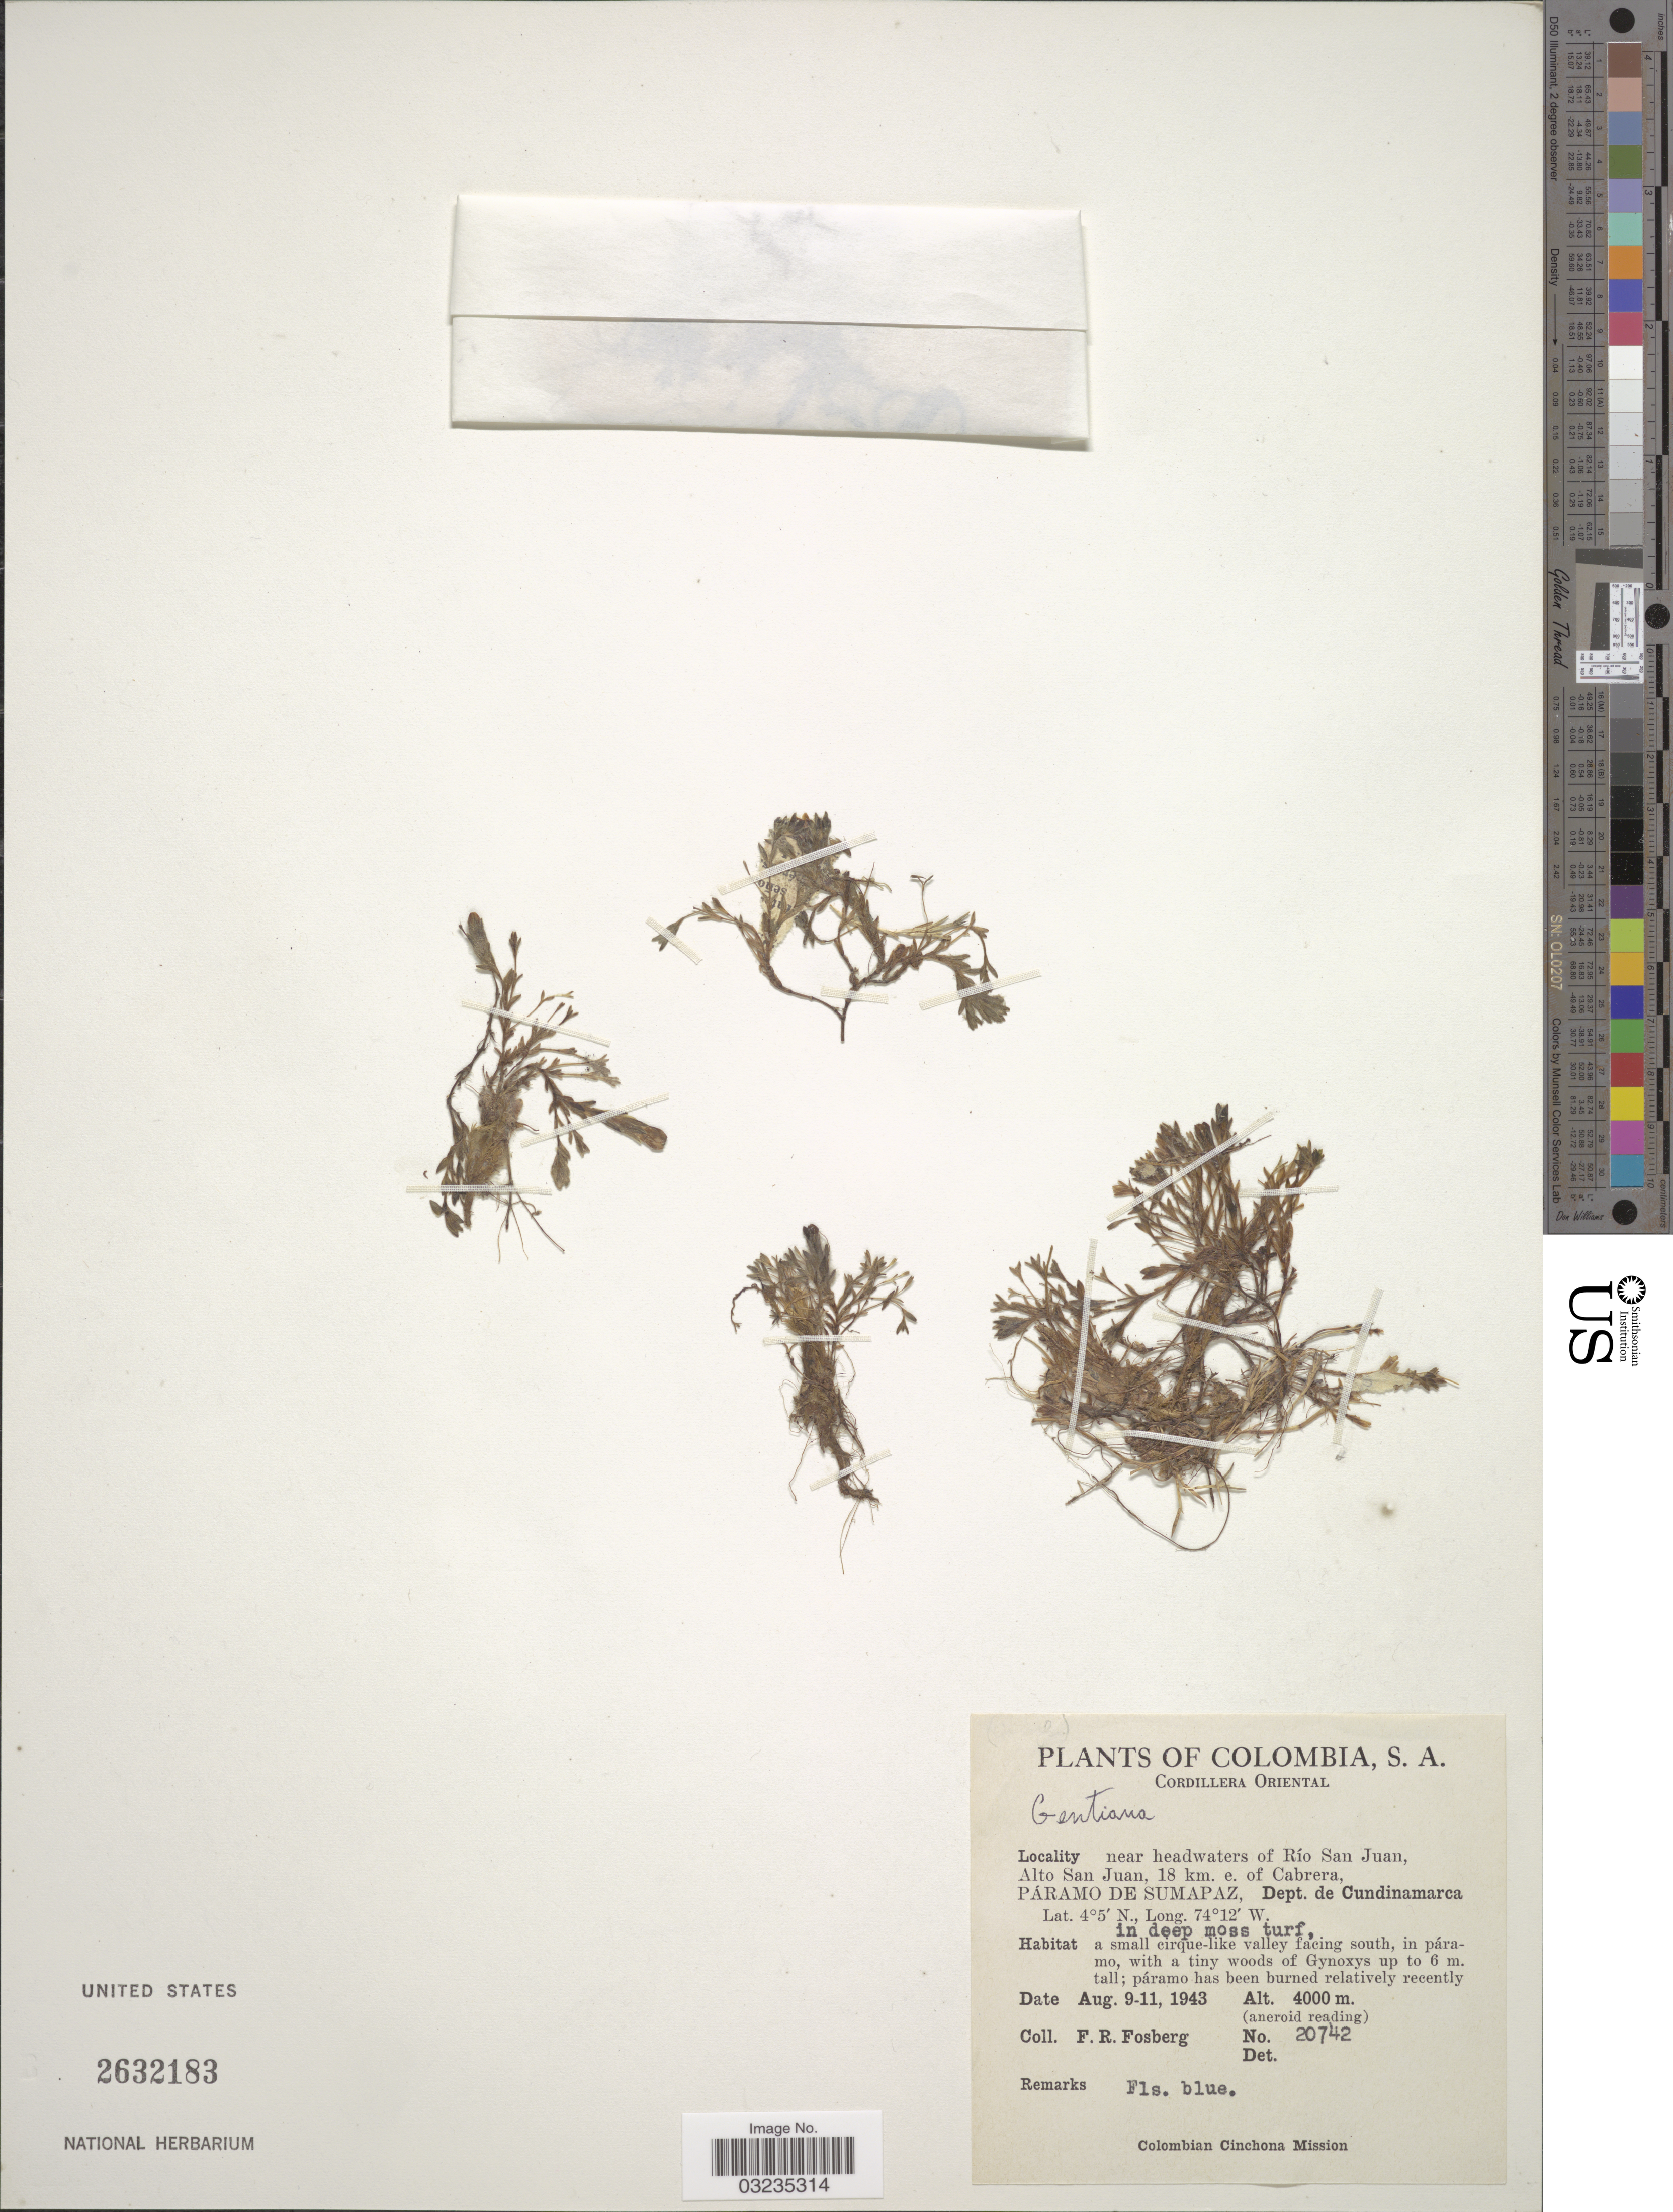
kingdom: Plantae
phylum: Tracheophyta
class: Magnoliopsida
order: Gentianales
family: Gentianaceae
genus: Gentiana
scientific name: Gentiana sp.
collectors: F. R. Fosberg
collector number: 20742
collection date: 1943-08-09/1943-08-11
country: Colombia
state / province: Cundinamarca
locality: Cordillera Oriental. Near headwaters of Río San Juan, Alto San Juan, 18 km. e. of Cabrera, Páramo de Sumapaz, Dept. de Cundinamarca.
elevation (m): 4000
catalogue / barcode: US 2632183